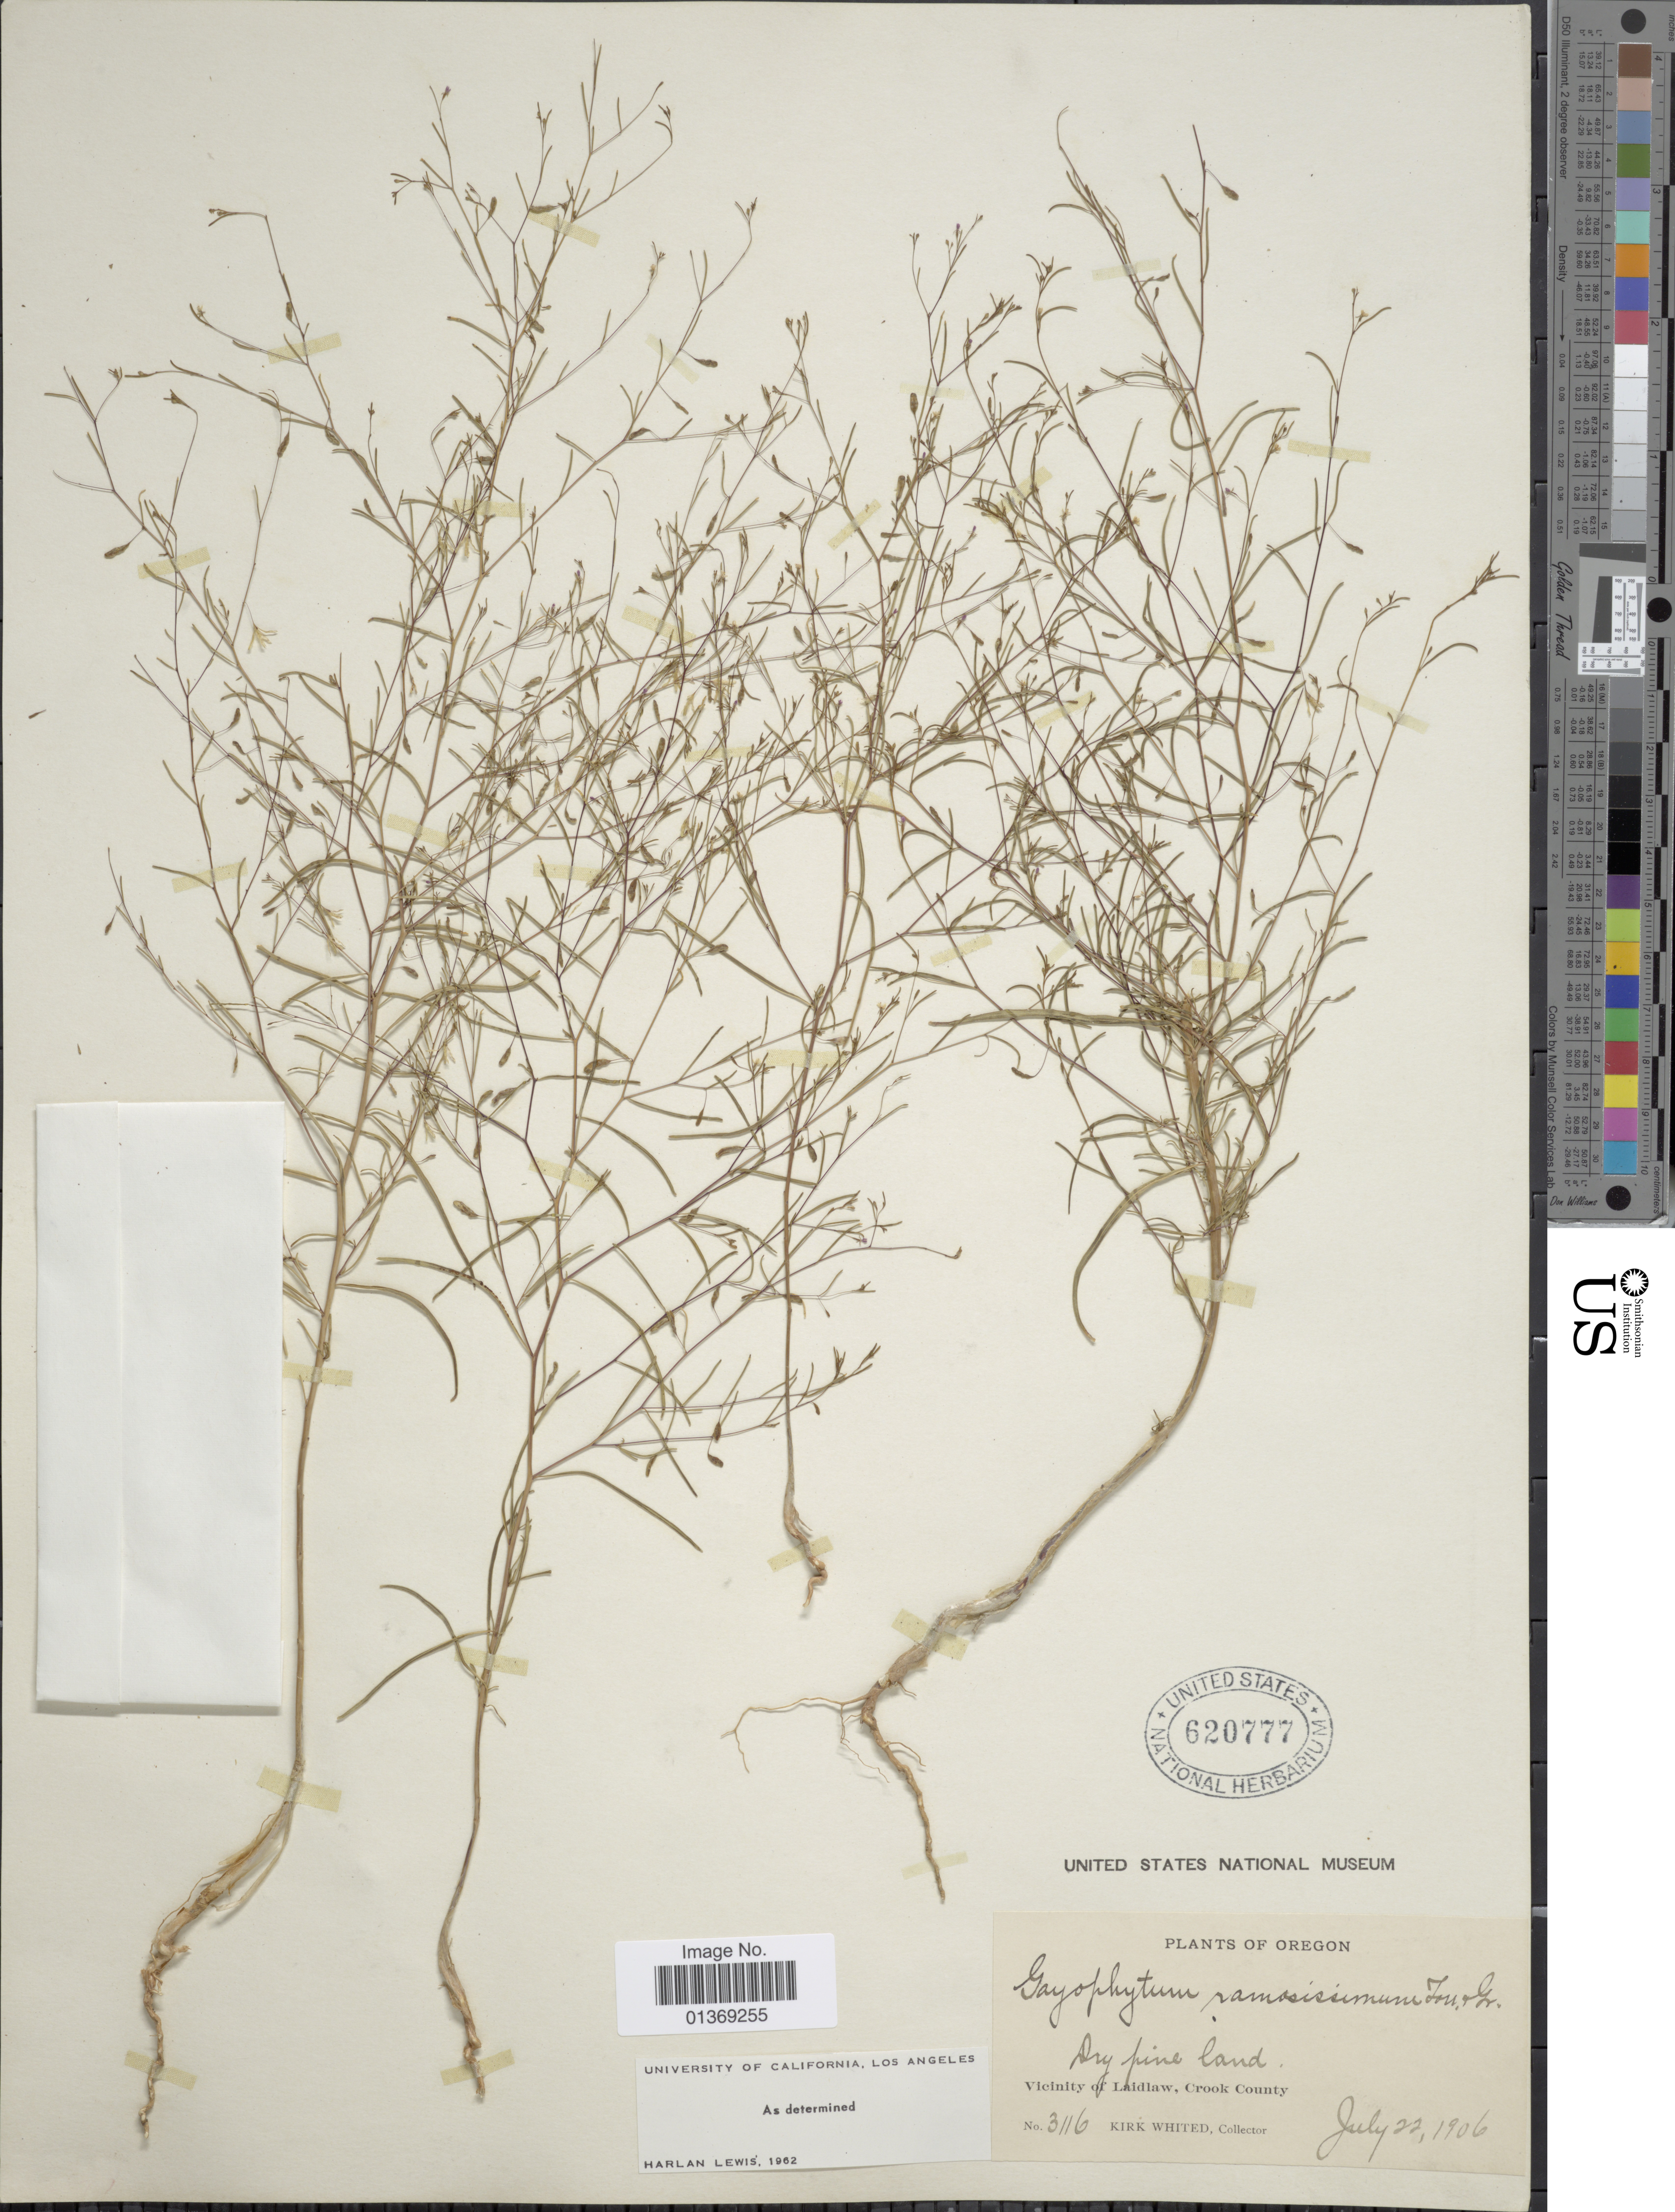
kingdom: Plantae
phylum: Tracheophyta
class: Magnoliopsida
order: Myrtales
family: Onagraceae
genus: Gayophytum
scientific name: Gayophytum ramosissimum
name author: Torr. & A. Gray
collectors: K. Whited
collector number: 3116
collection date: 1906-07-22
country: United States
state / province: Oregon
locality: Vicinity of Laidlaw, Crook County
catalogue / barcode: US 620777